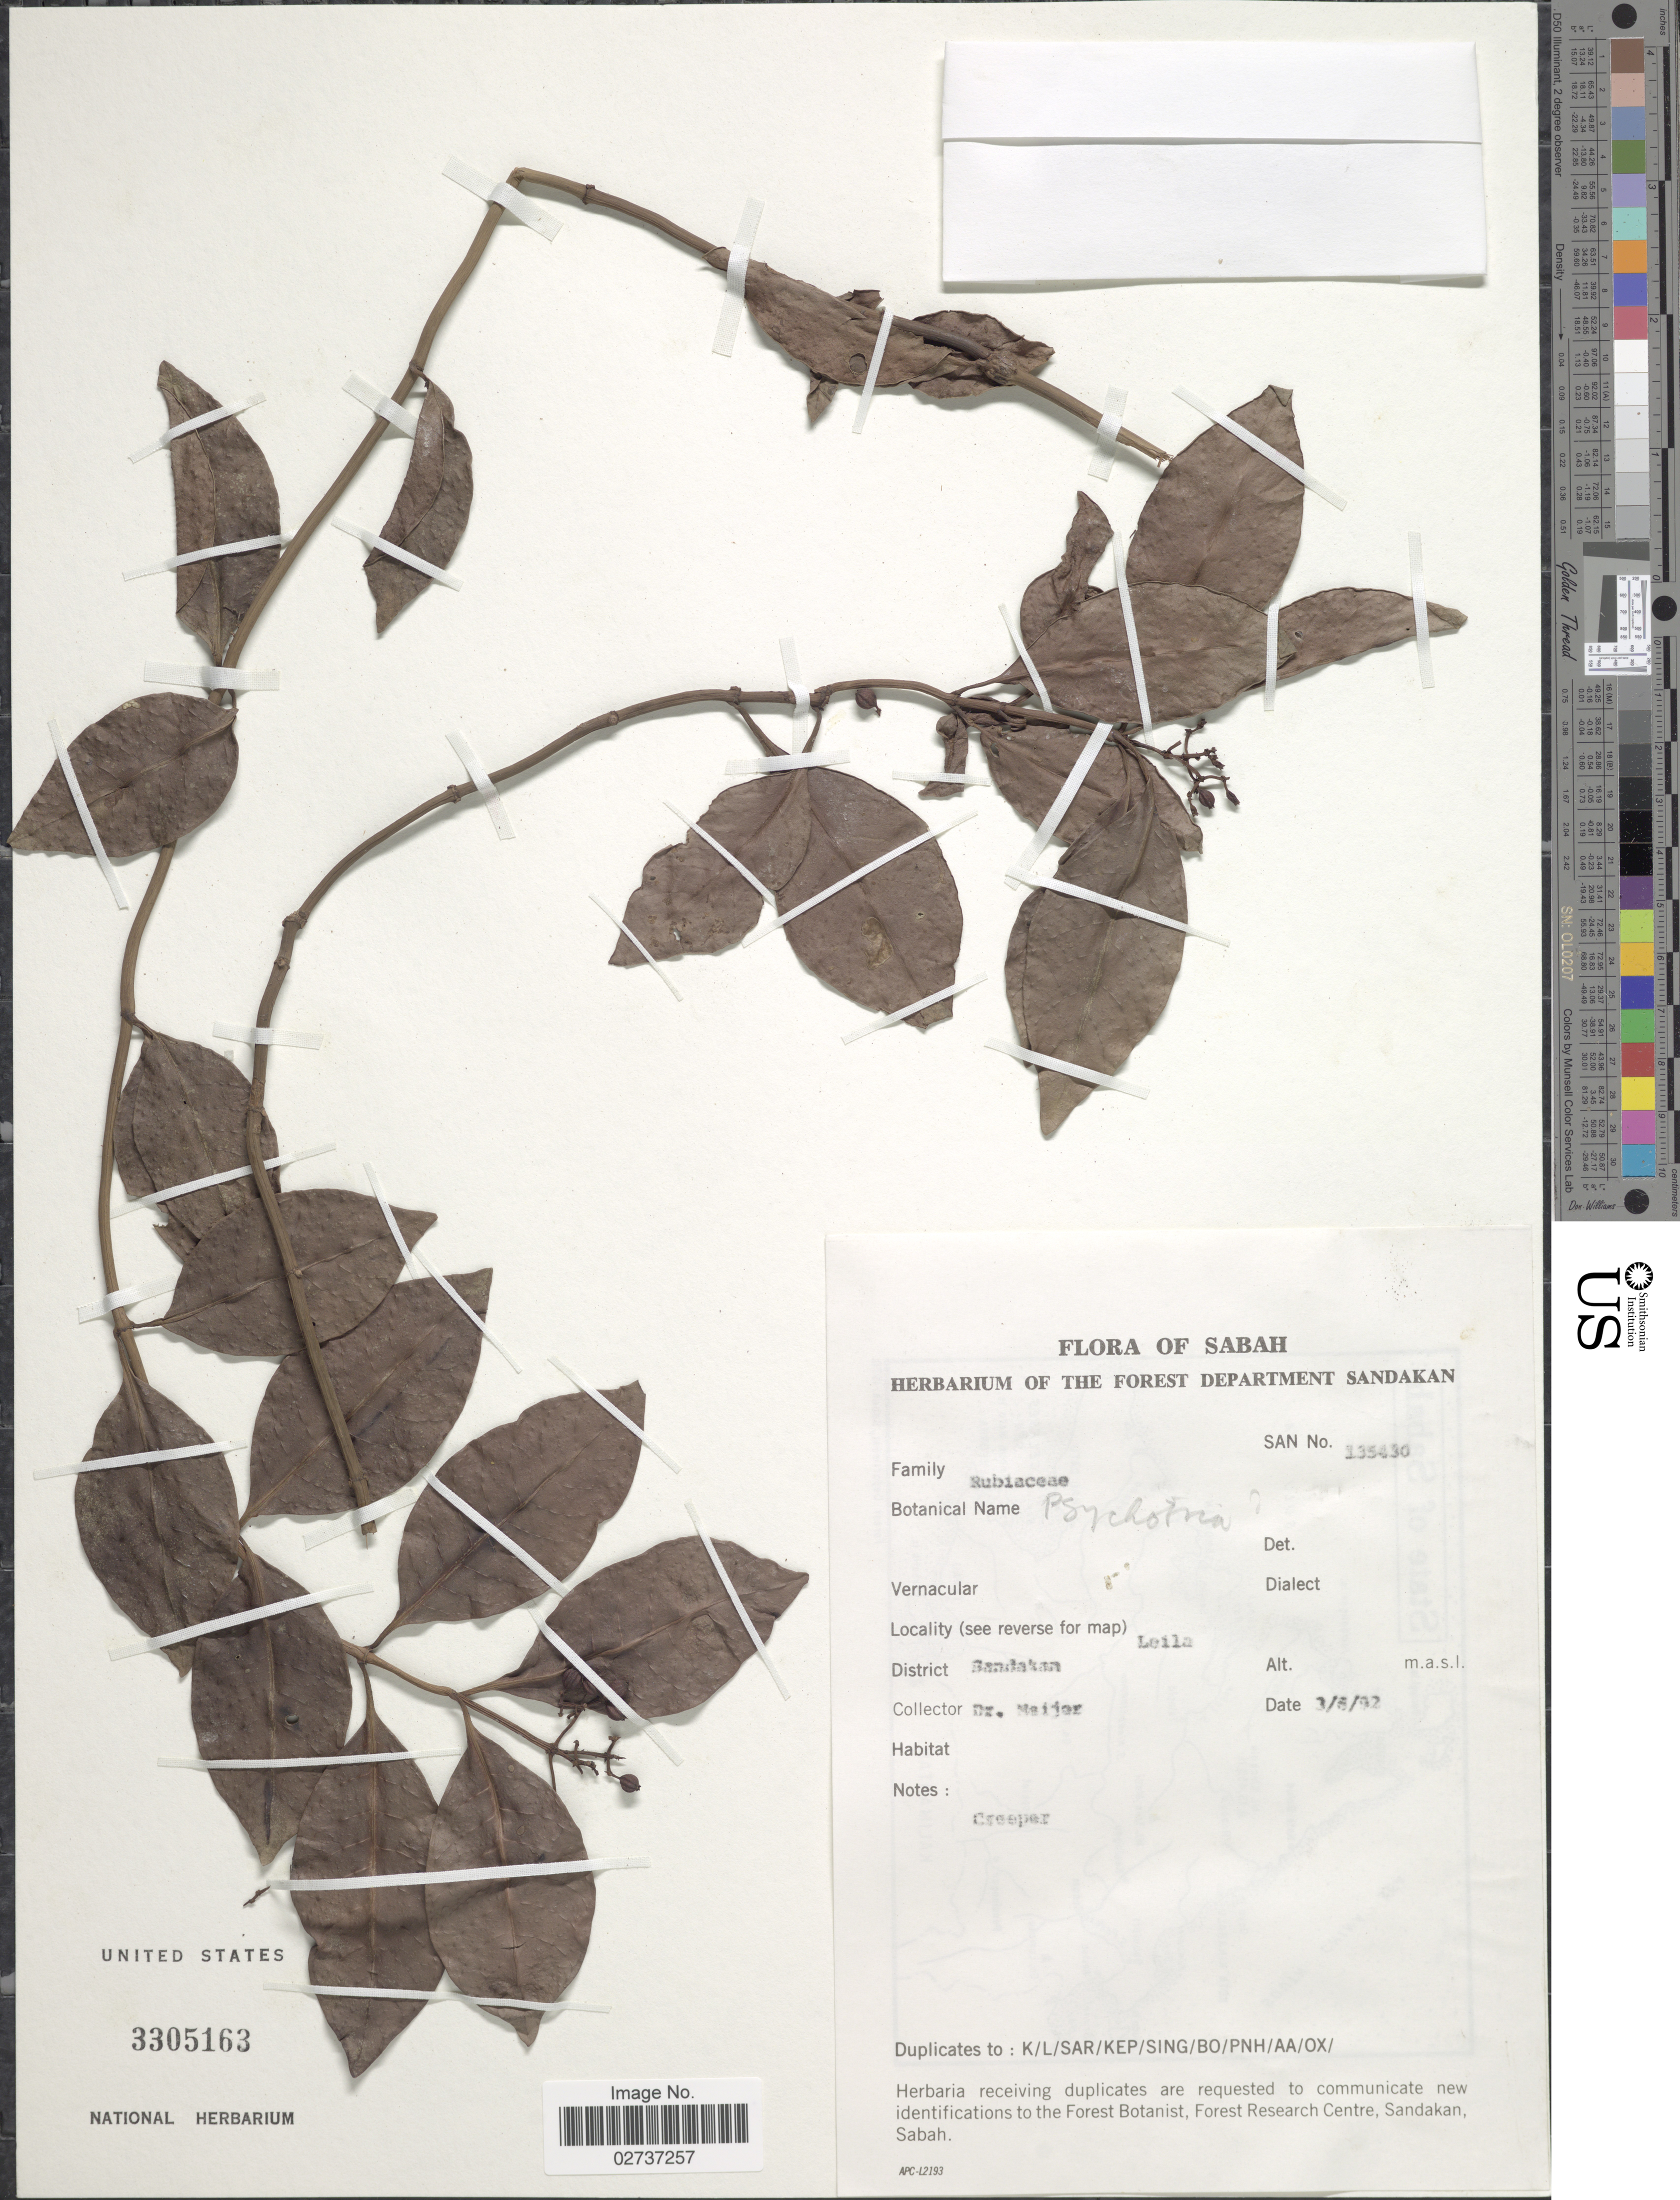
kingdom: Plantae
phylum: Tracheophyta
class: Magnoliopsida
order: Gentianales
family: Rubiaceae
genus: Psychotria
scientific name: Psychotria sp.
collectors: -- Meijer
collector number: SAN135430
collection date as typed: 3/8/92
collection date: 1992-08-03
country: Malaysia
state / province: Sabah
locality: District Bandaran [interpreted]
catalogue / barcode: US 3305163